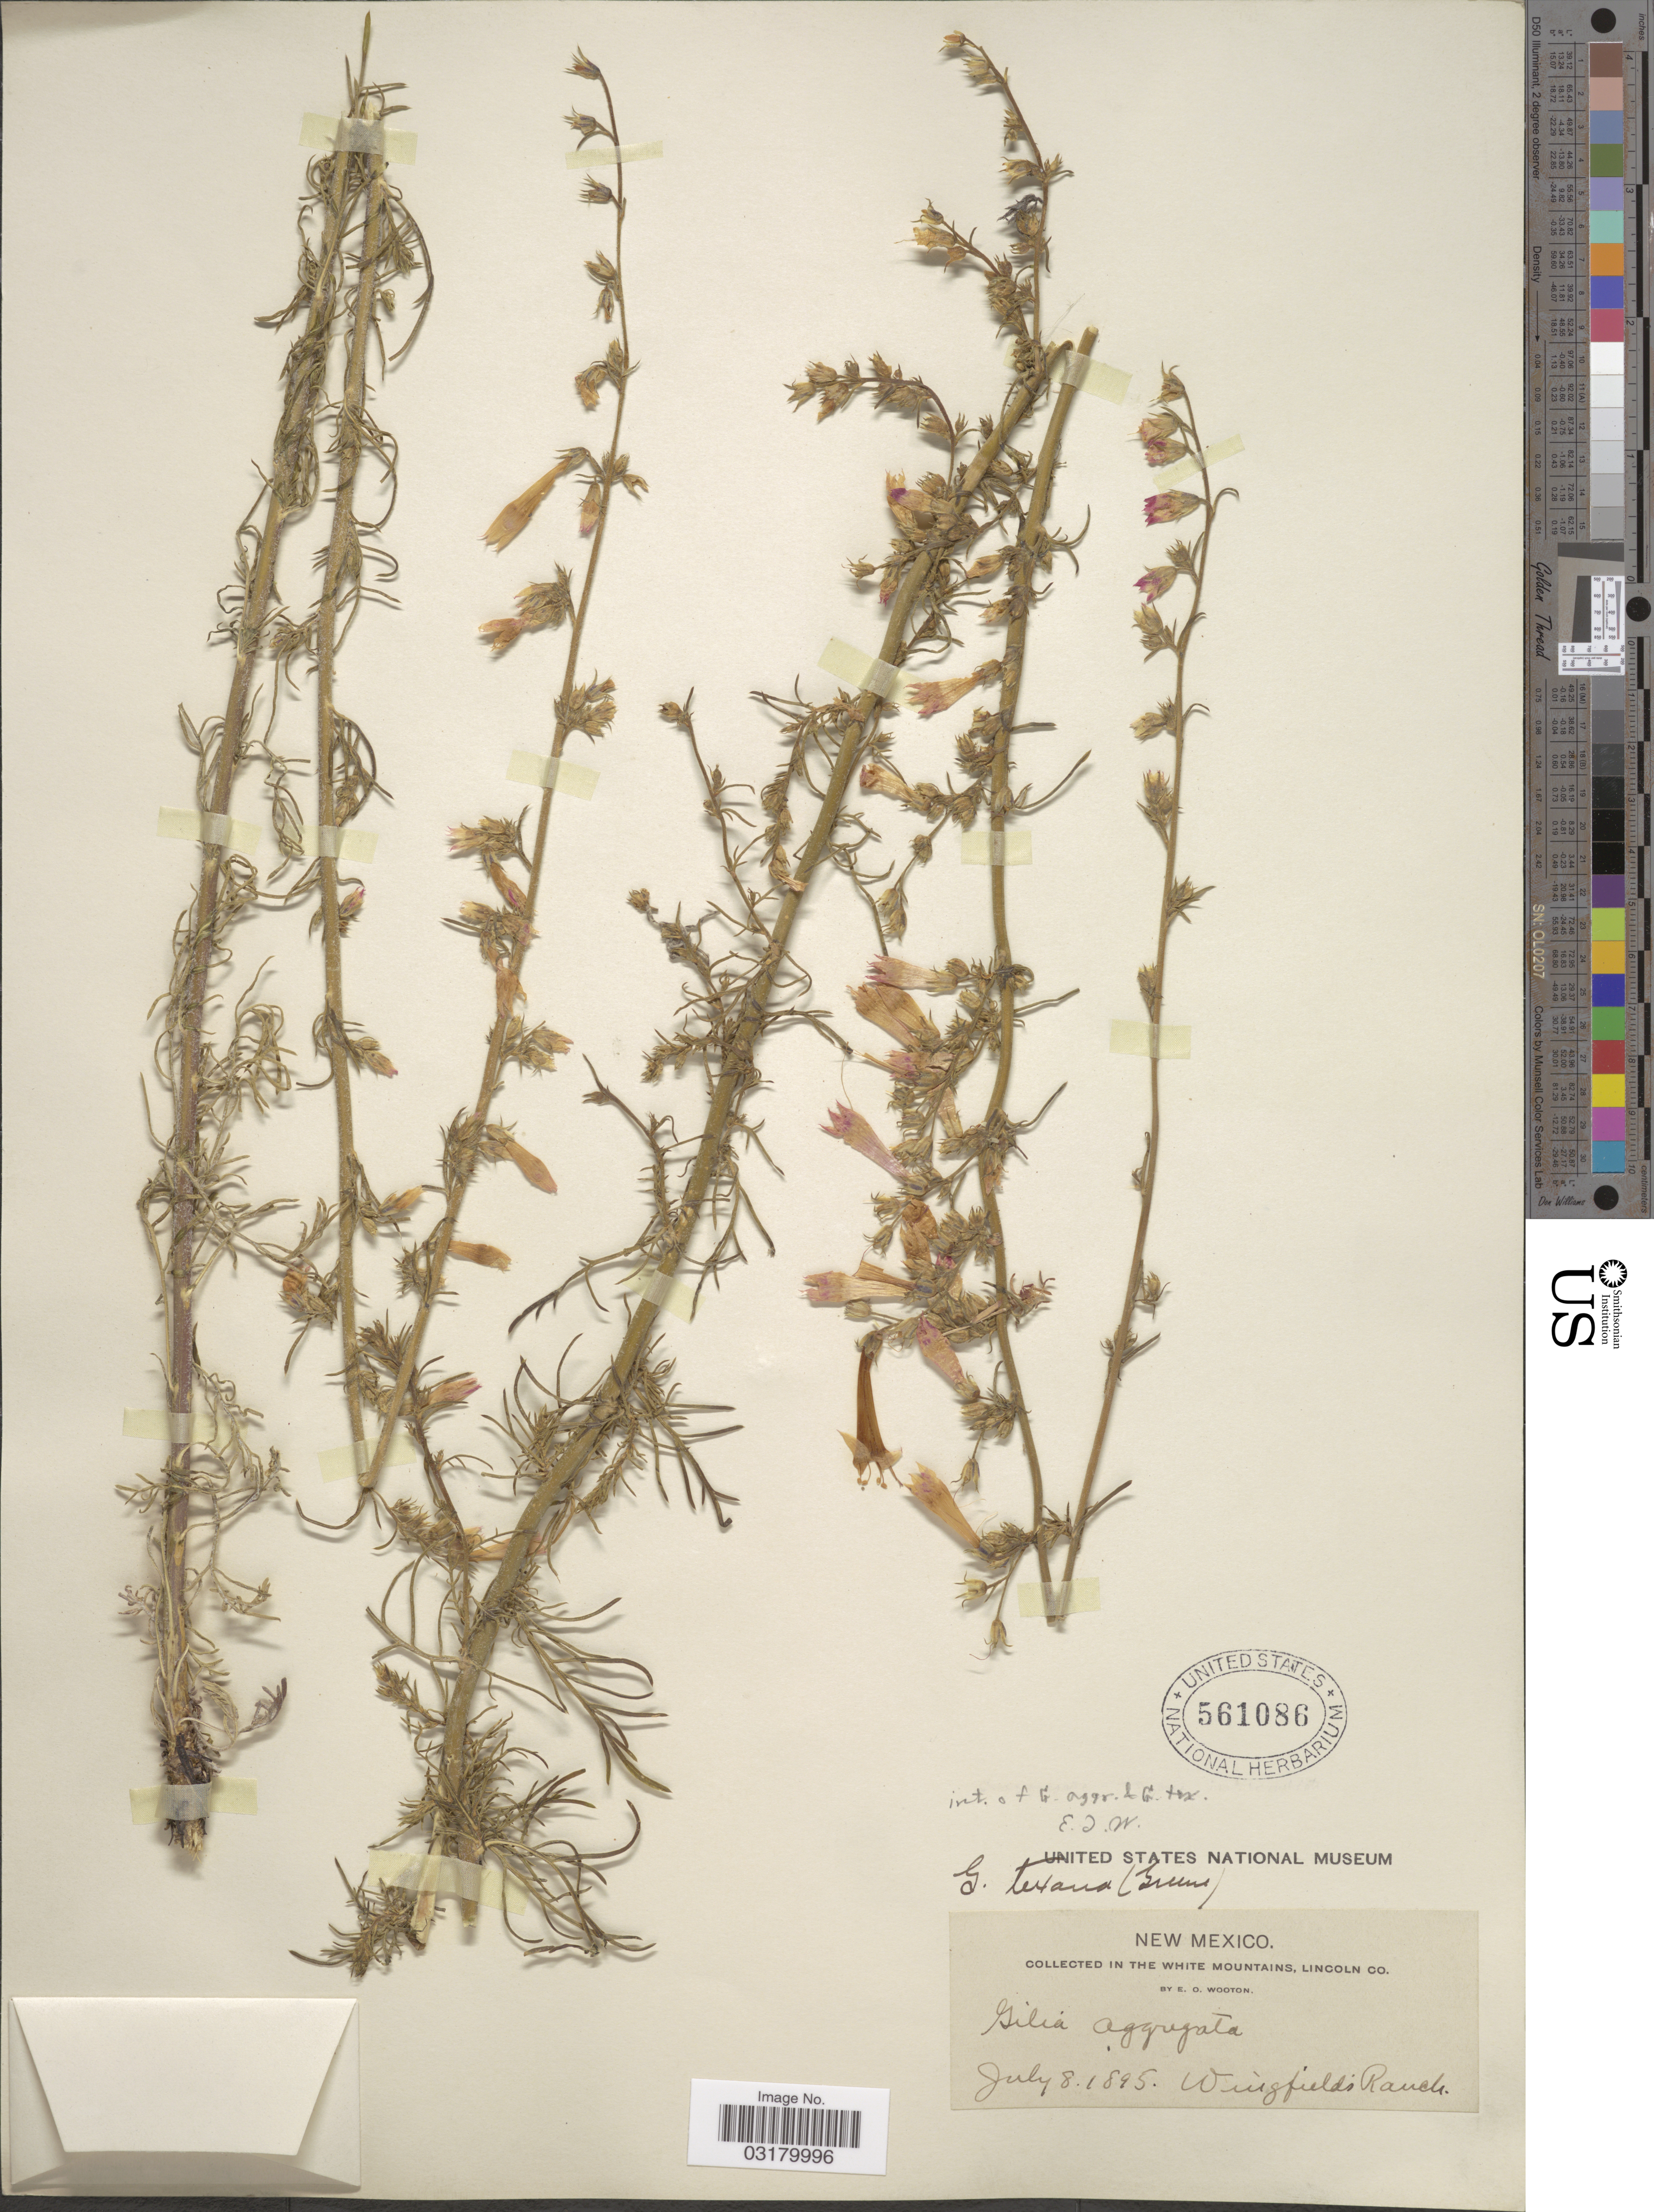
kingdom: Plantae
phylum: Tracheophyta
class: Magnoliopsida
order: Ericales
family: Polemoniaceae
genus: Ipomopsis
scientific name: Ipomopsis aggregata subsp. formosissima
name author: (Greene) Wherry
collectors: E. O. Wooton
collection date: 1895-07-08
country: United States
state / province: New Mexico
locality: Collected in the White Mountains, Lincoln Co. Wingfield's Ranch.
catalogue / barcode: US 561086